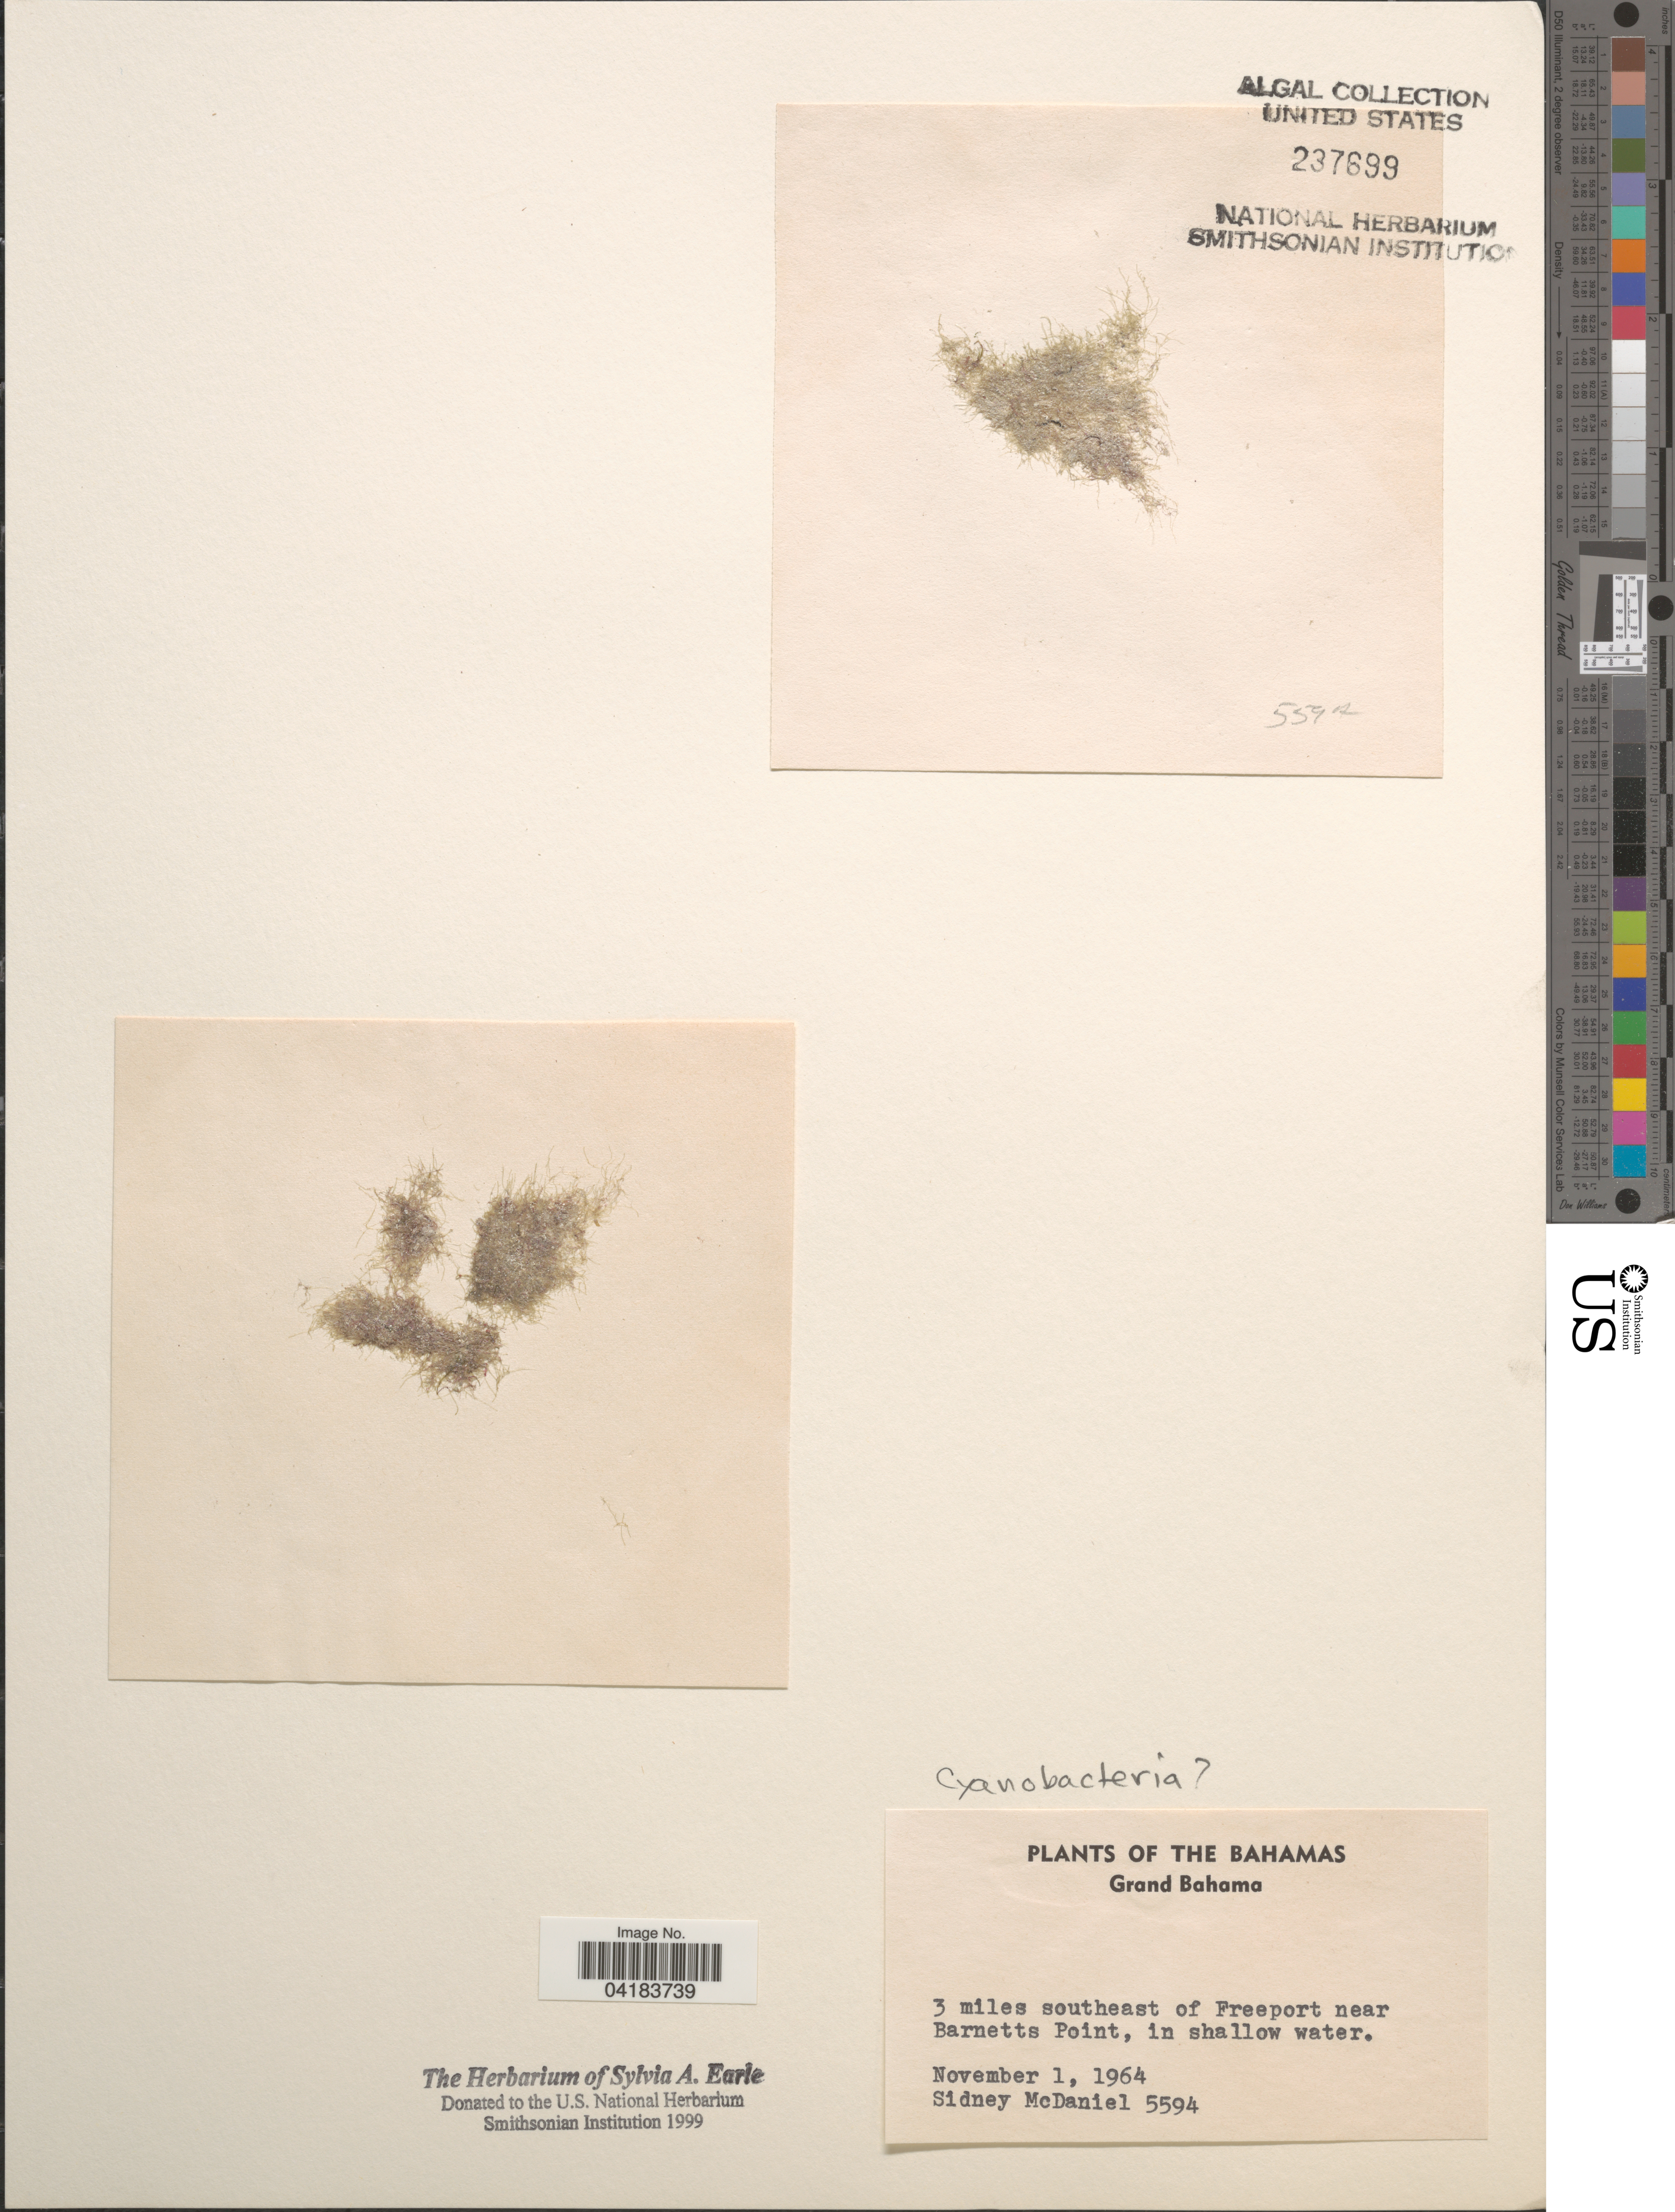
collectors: S. McDaniel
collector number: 5594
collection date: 1964-11-01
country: Bahamas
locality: Grand Bahama. 3 miles southeast of Freeport near Barnetts Point, in shallow water.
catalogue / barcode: US 237699